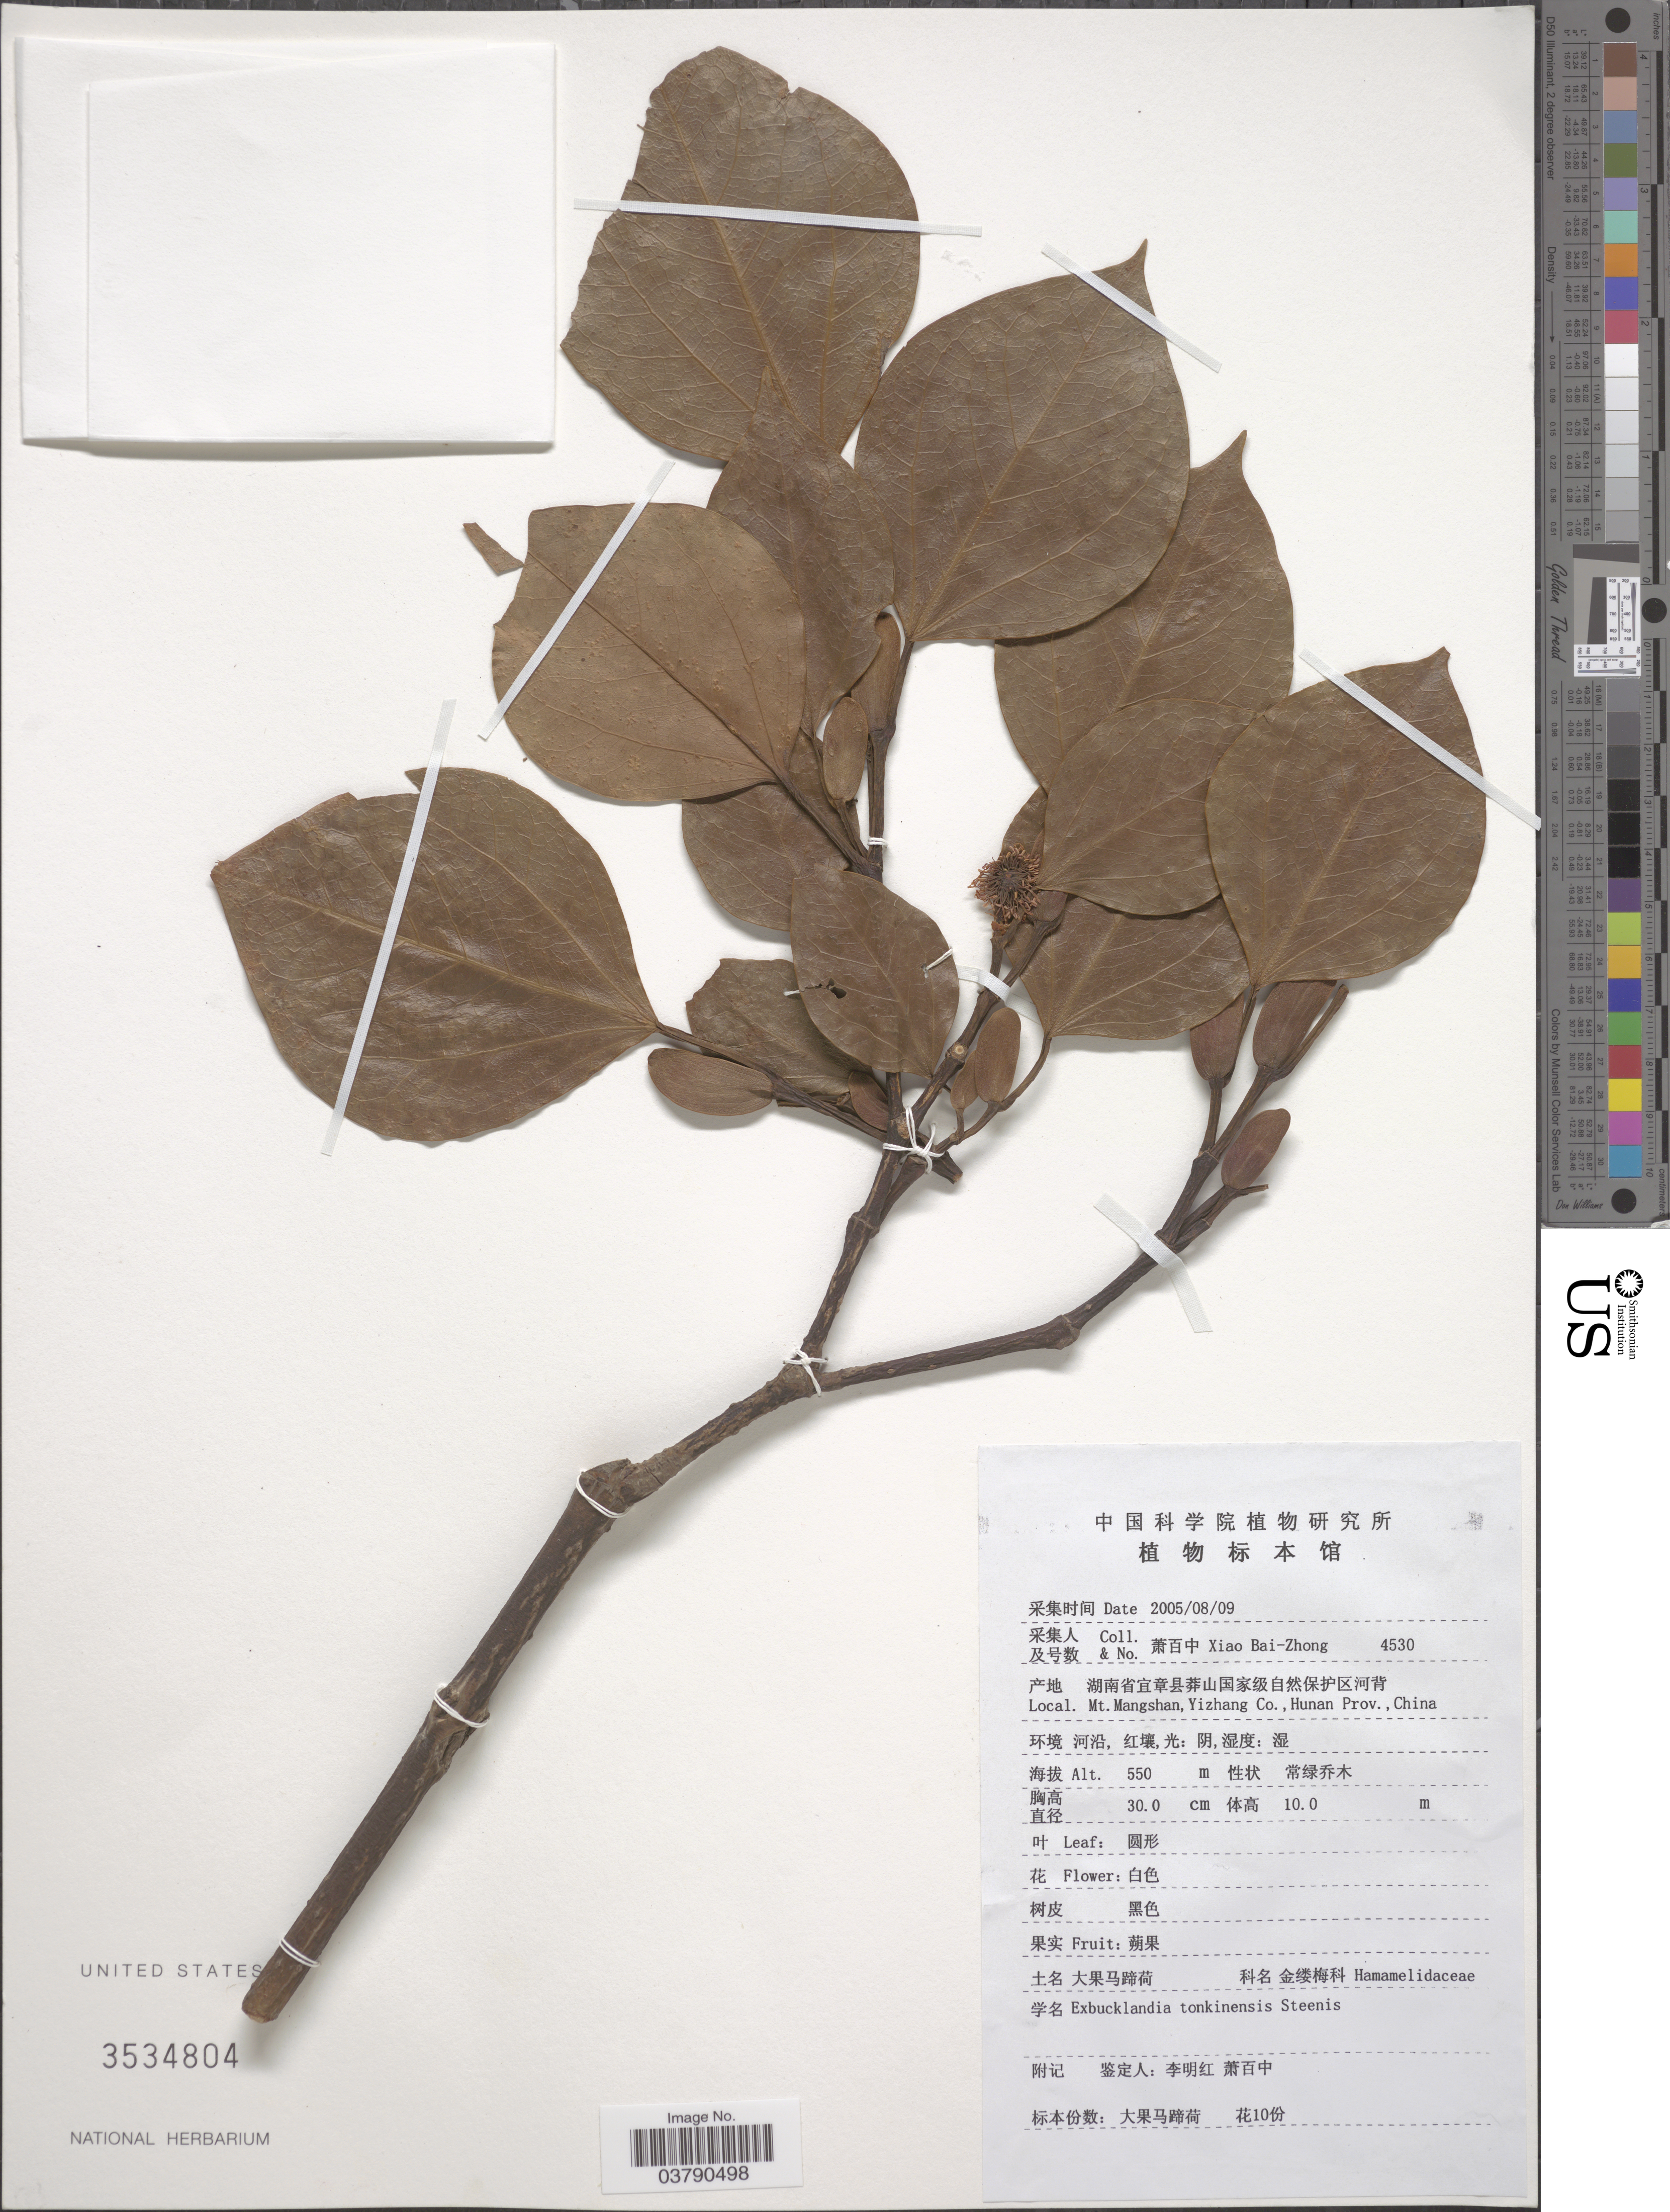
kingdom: Plantae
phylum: Tracheophyta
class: Magnoliopsida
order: Saxifragales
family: Hamamelidaceae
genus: Exbucklandia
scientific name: Exbucklandia tonkinensis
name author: H.T. Chang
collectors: B. Z. Xiao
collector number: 4530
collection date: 2005-08-09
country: China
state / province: Hunan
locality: Mt. Mangshan, Yizhang Co.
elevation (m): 550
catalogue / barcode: US 3534804